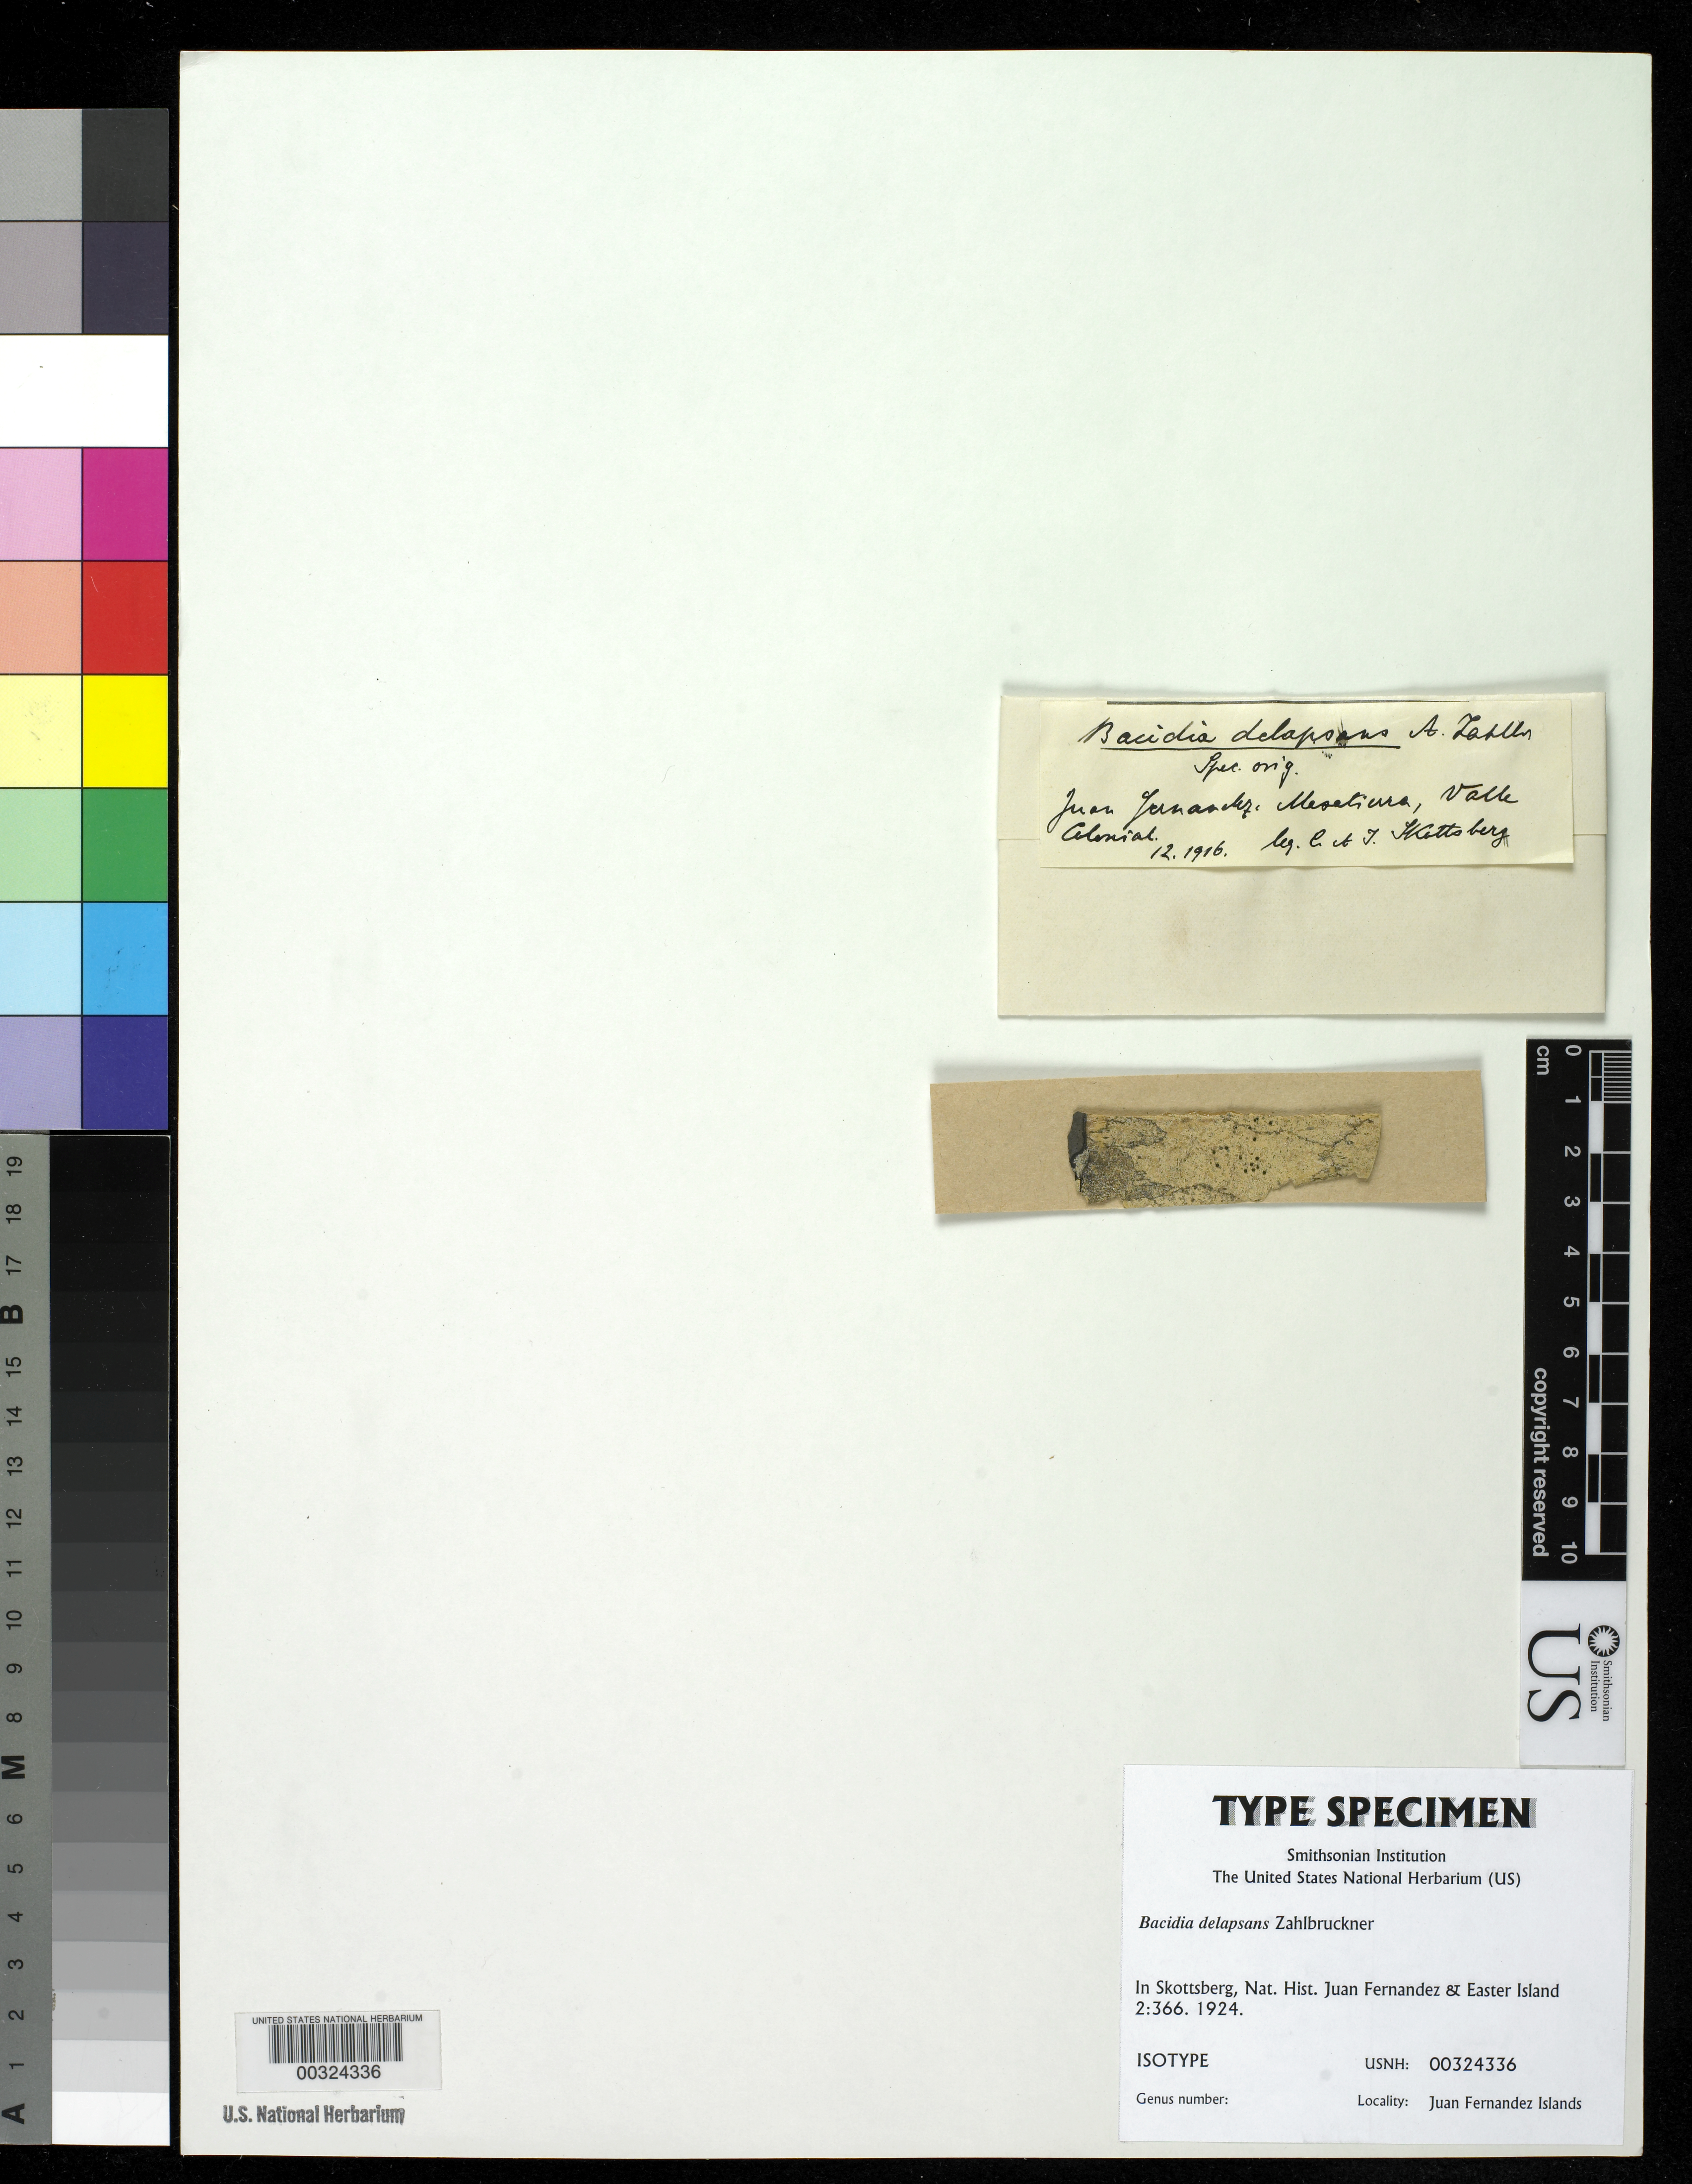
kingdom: Fungi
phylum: Ascomycota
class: Lecanoromycetes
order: Lecanorales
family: Ramalinaceae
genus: Bacidia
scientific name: Bacidia delapsans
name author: Zahlbr. in Skottsb.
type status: Isotype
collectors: C. Skottsberg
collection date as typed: Dec 1916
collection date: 1916-12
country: Chile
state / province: Valparaíso (V)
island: Islas Juan Fernández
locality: Mepetiura, Colonial.